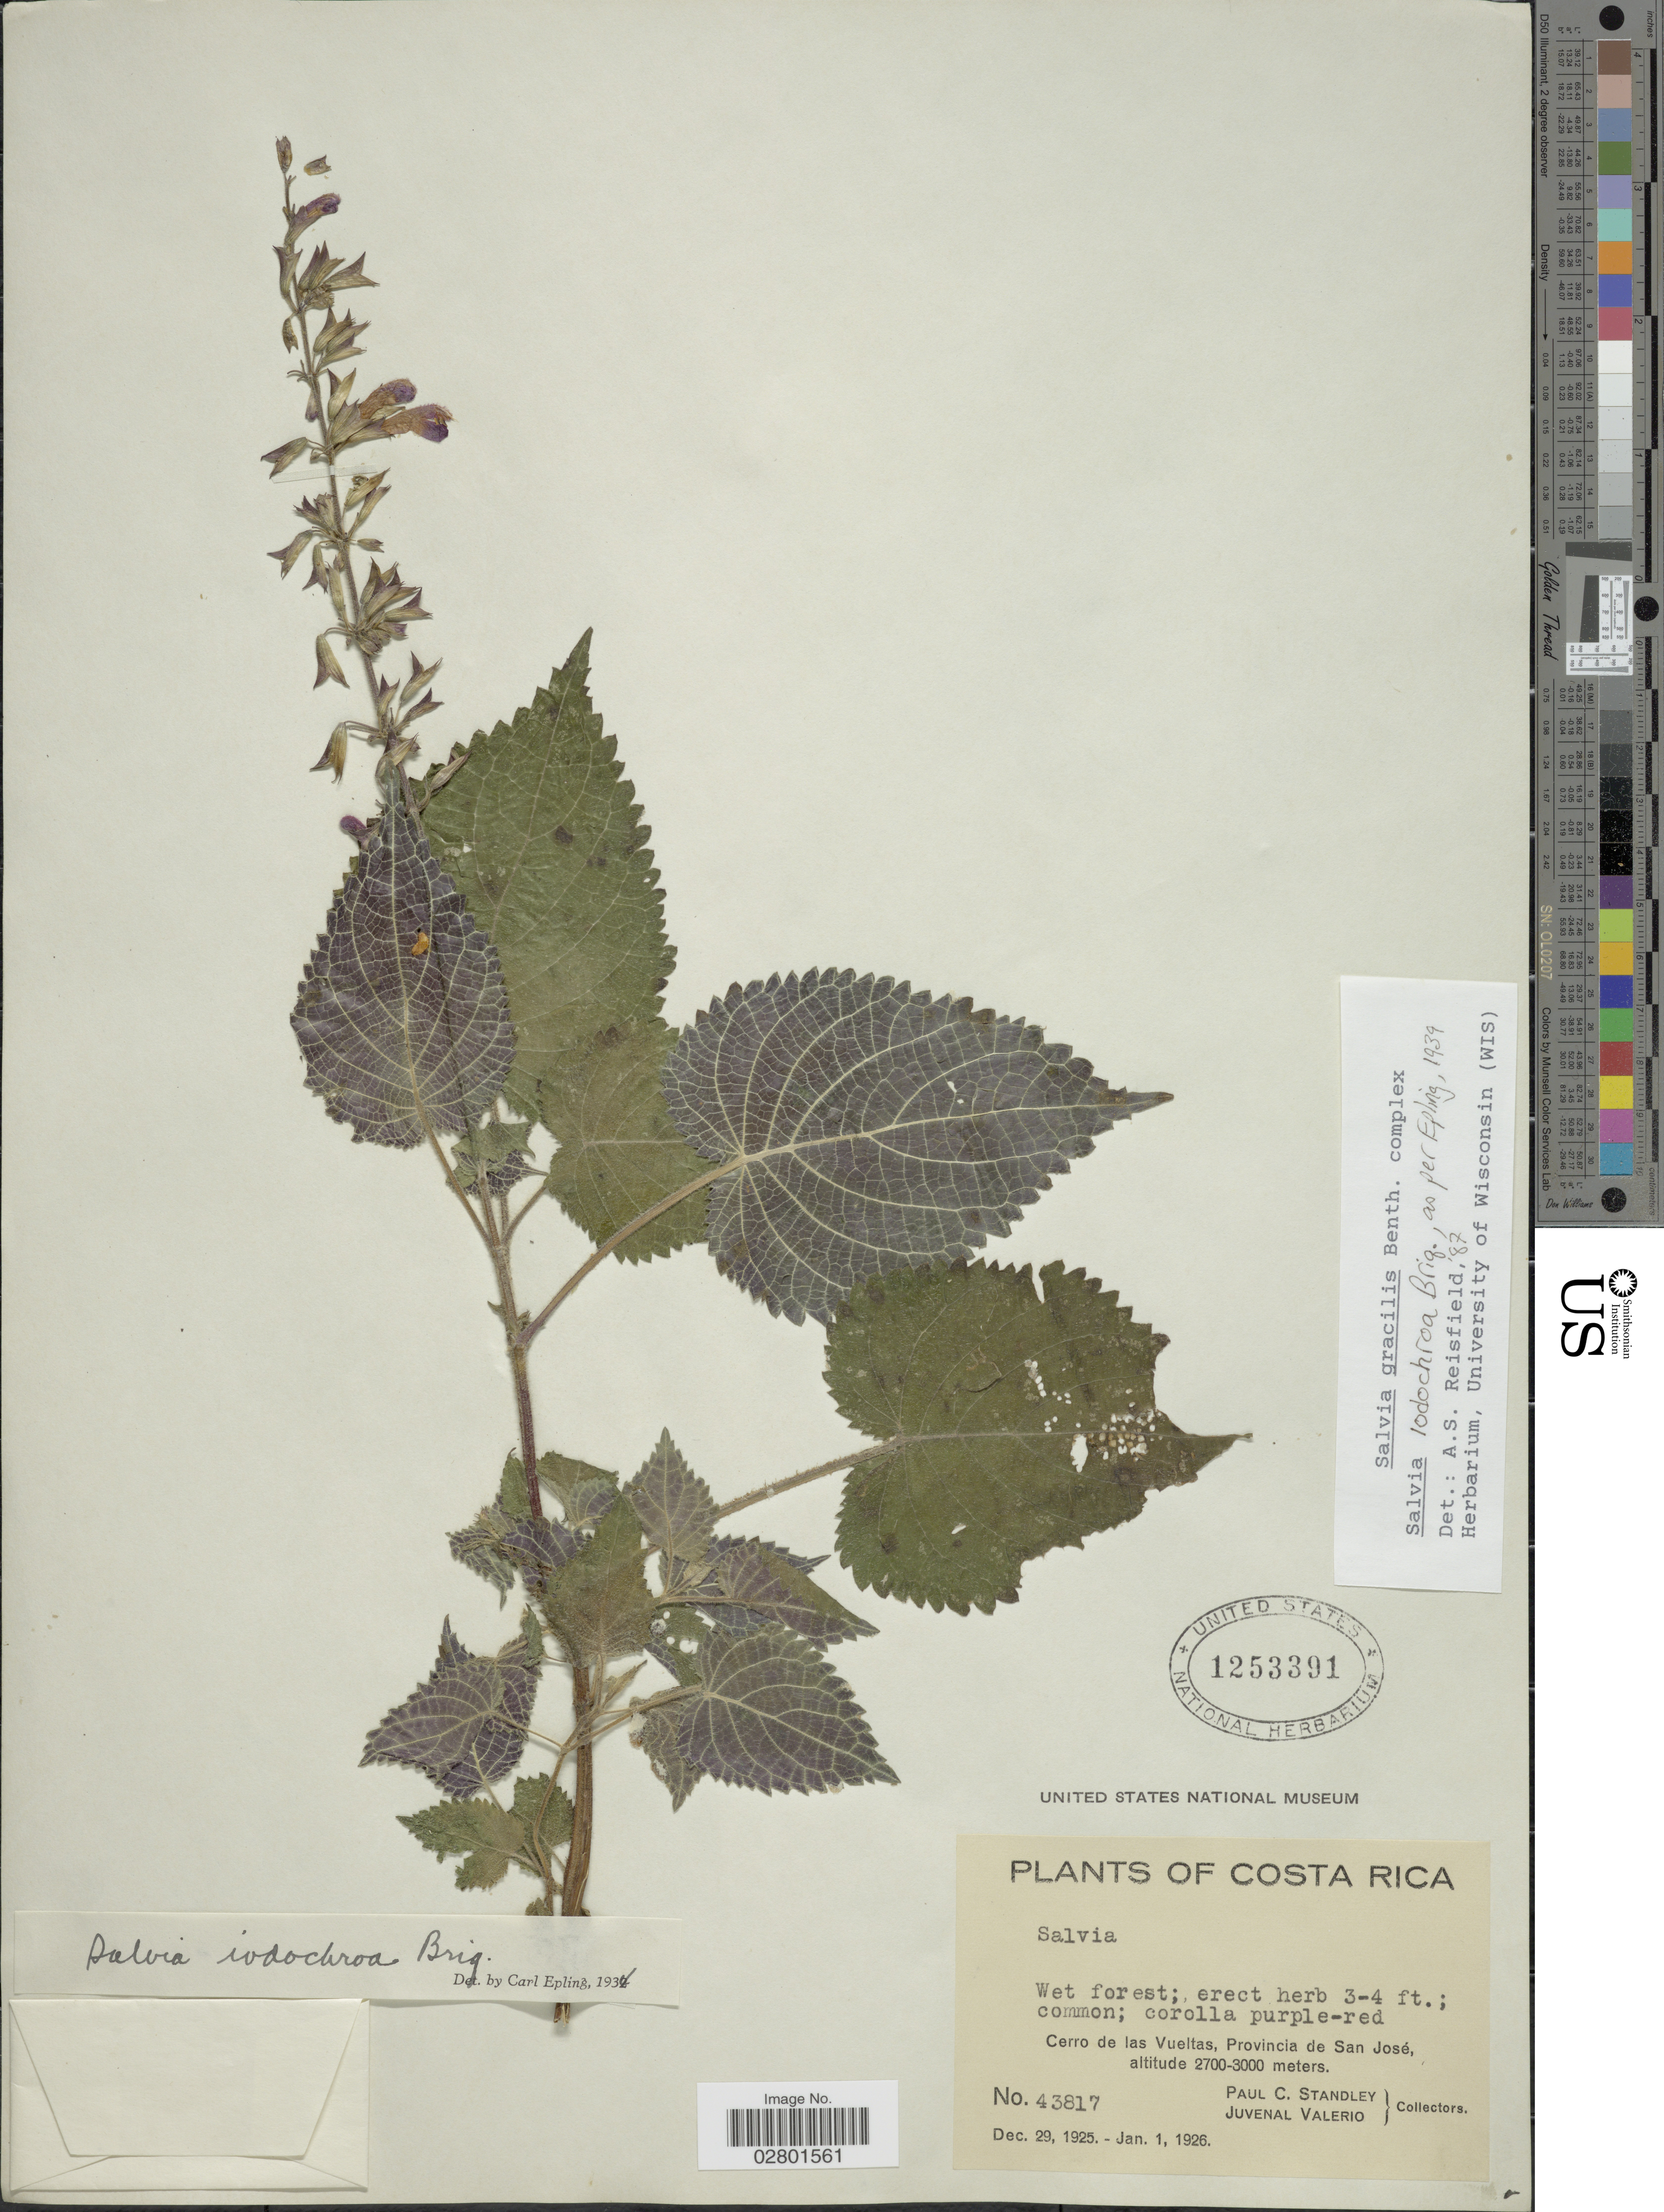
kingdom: Plantae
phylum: Tracheophyta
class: Magnoliopsida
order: Lamiales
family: Lamiaceae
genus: Salvia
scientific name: Salvia iodochroa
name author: Briq.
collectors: P. C. Standley & J. Valerio R.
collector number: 43817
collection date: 1925-12-29/1926-01-01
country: Costa Rica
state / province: San José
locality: Cerro de las Vueltas.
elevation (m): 2700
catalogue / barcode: US 1253391